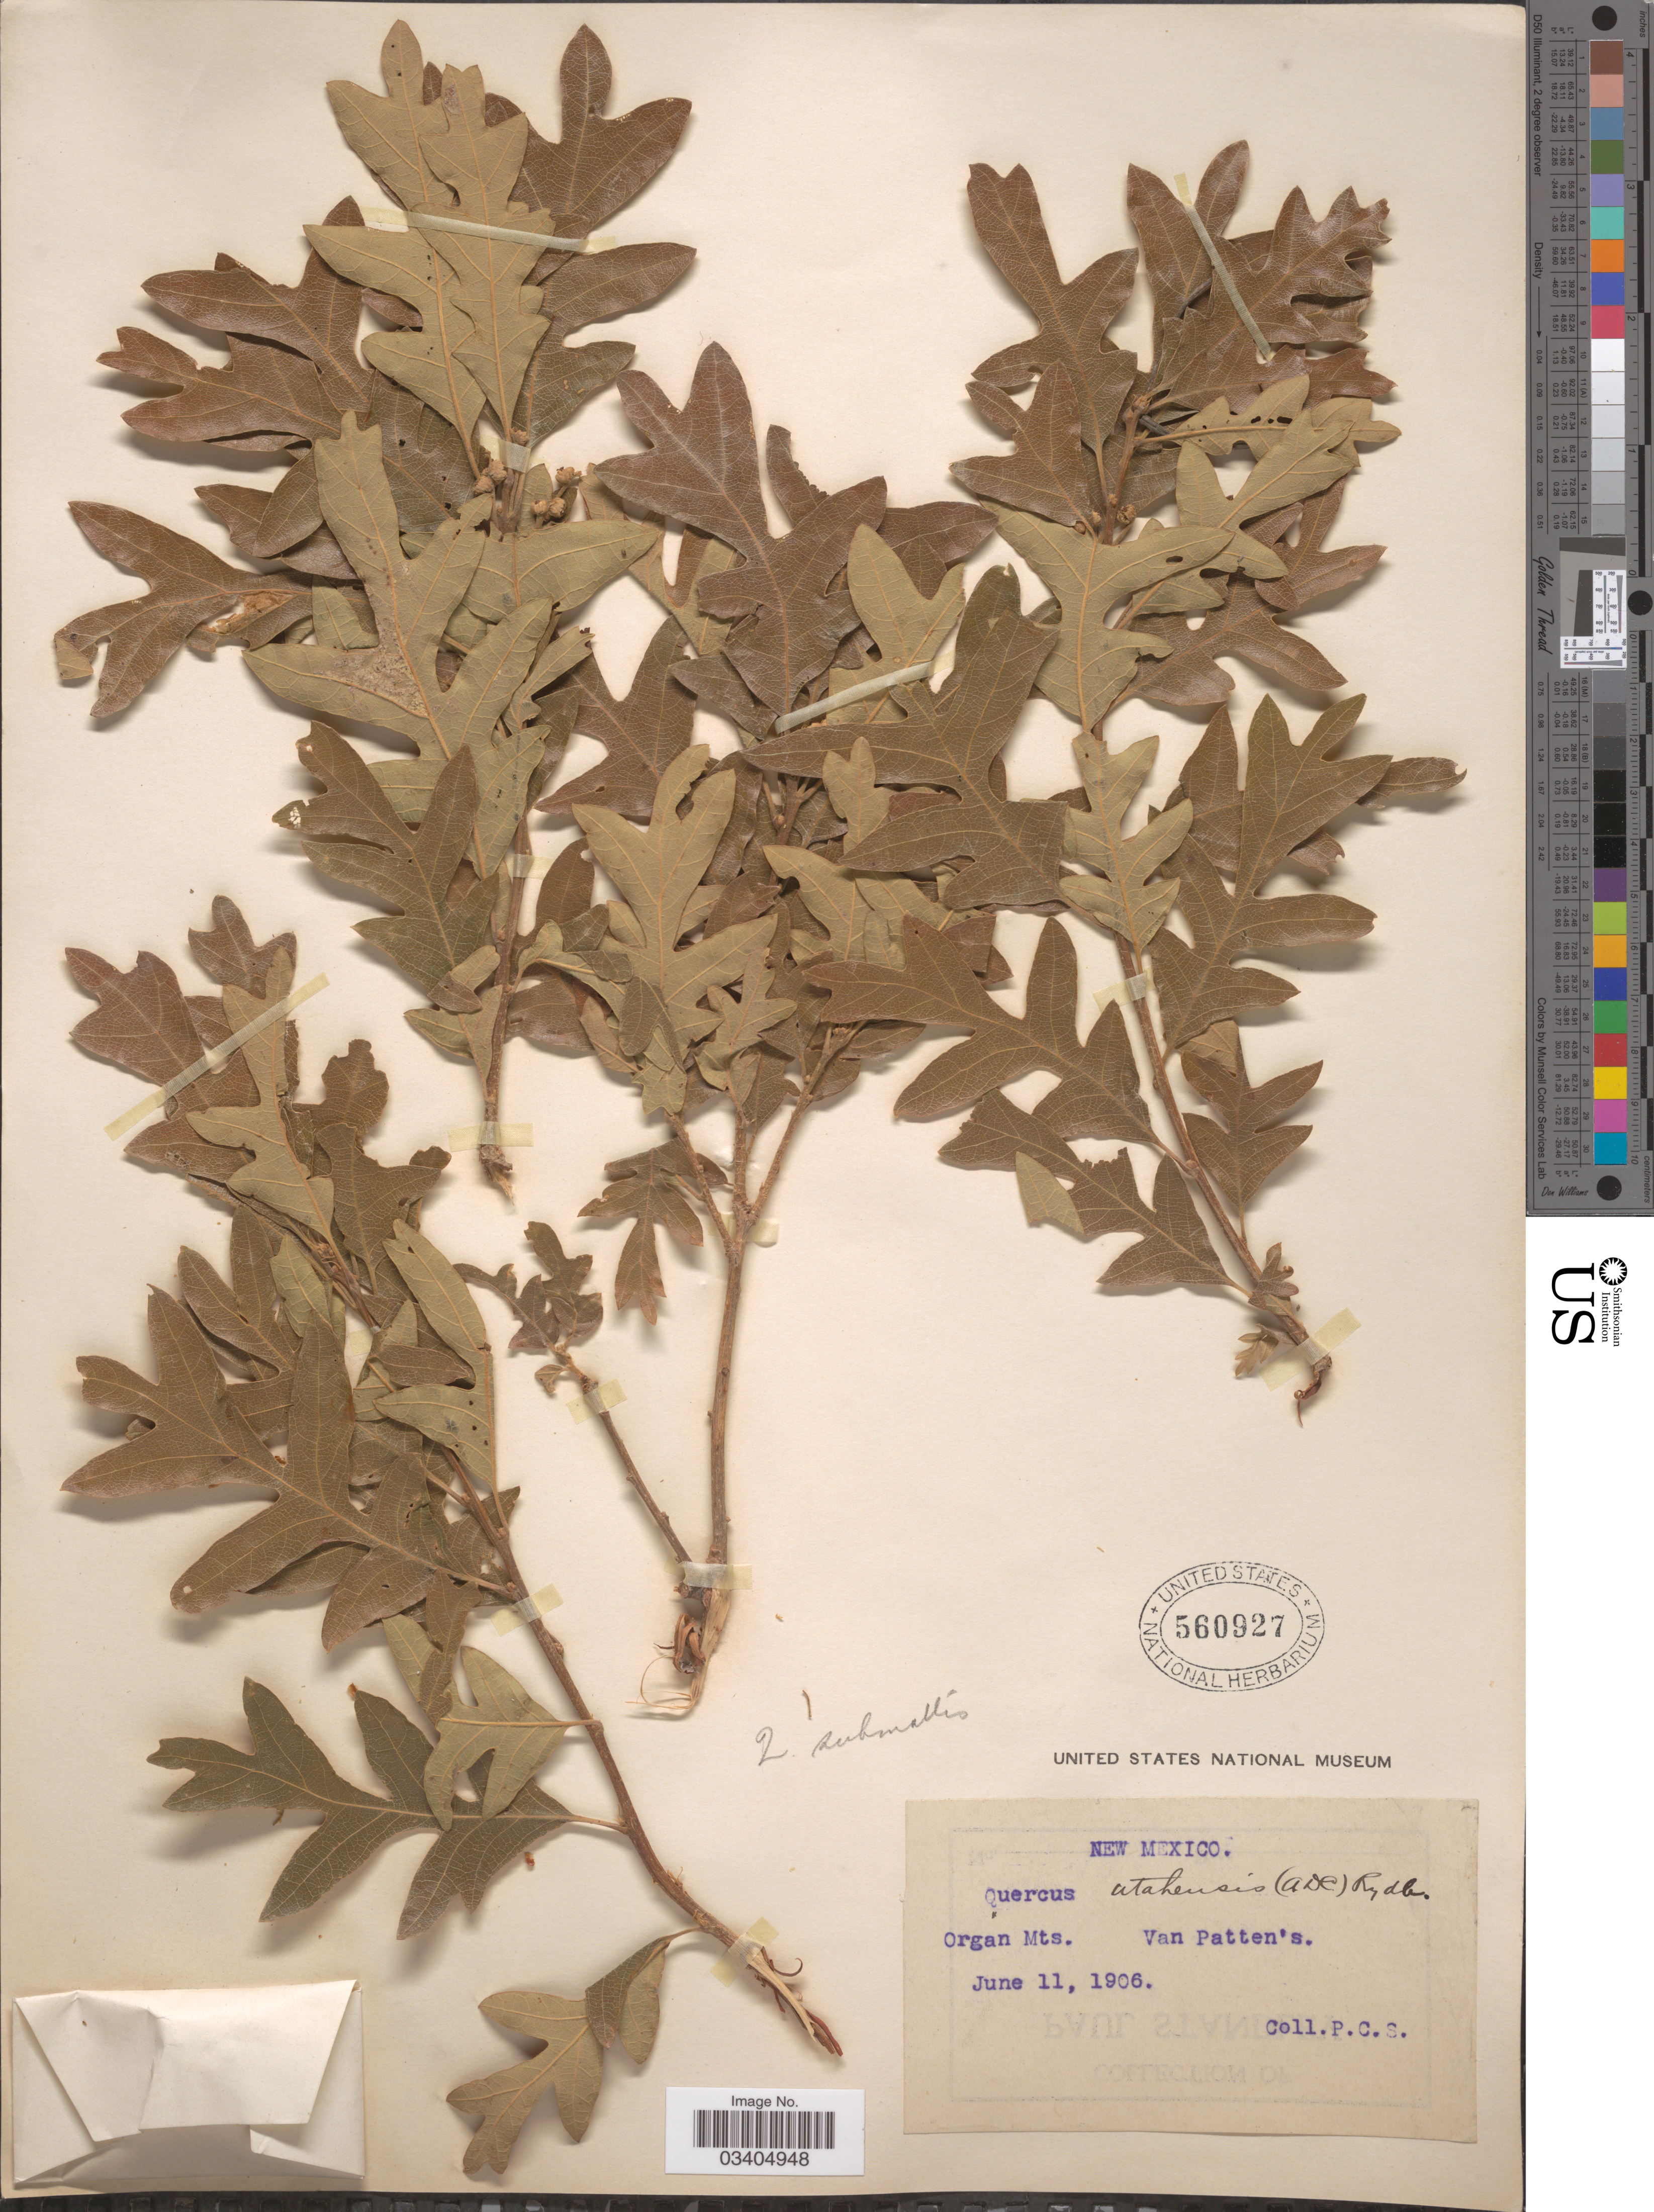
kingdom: Plantae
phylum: Tracheophyta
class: Magnoliopsida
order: Fagales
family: Fagaceae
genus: Quercus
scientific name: Quercus gambelii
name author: Nutt.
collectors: P. C. S.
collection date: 1906-06-11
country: United States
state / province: New Mexico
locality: Organ Mts. Van Patten's.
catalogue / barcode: US 560927